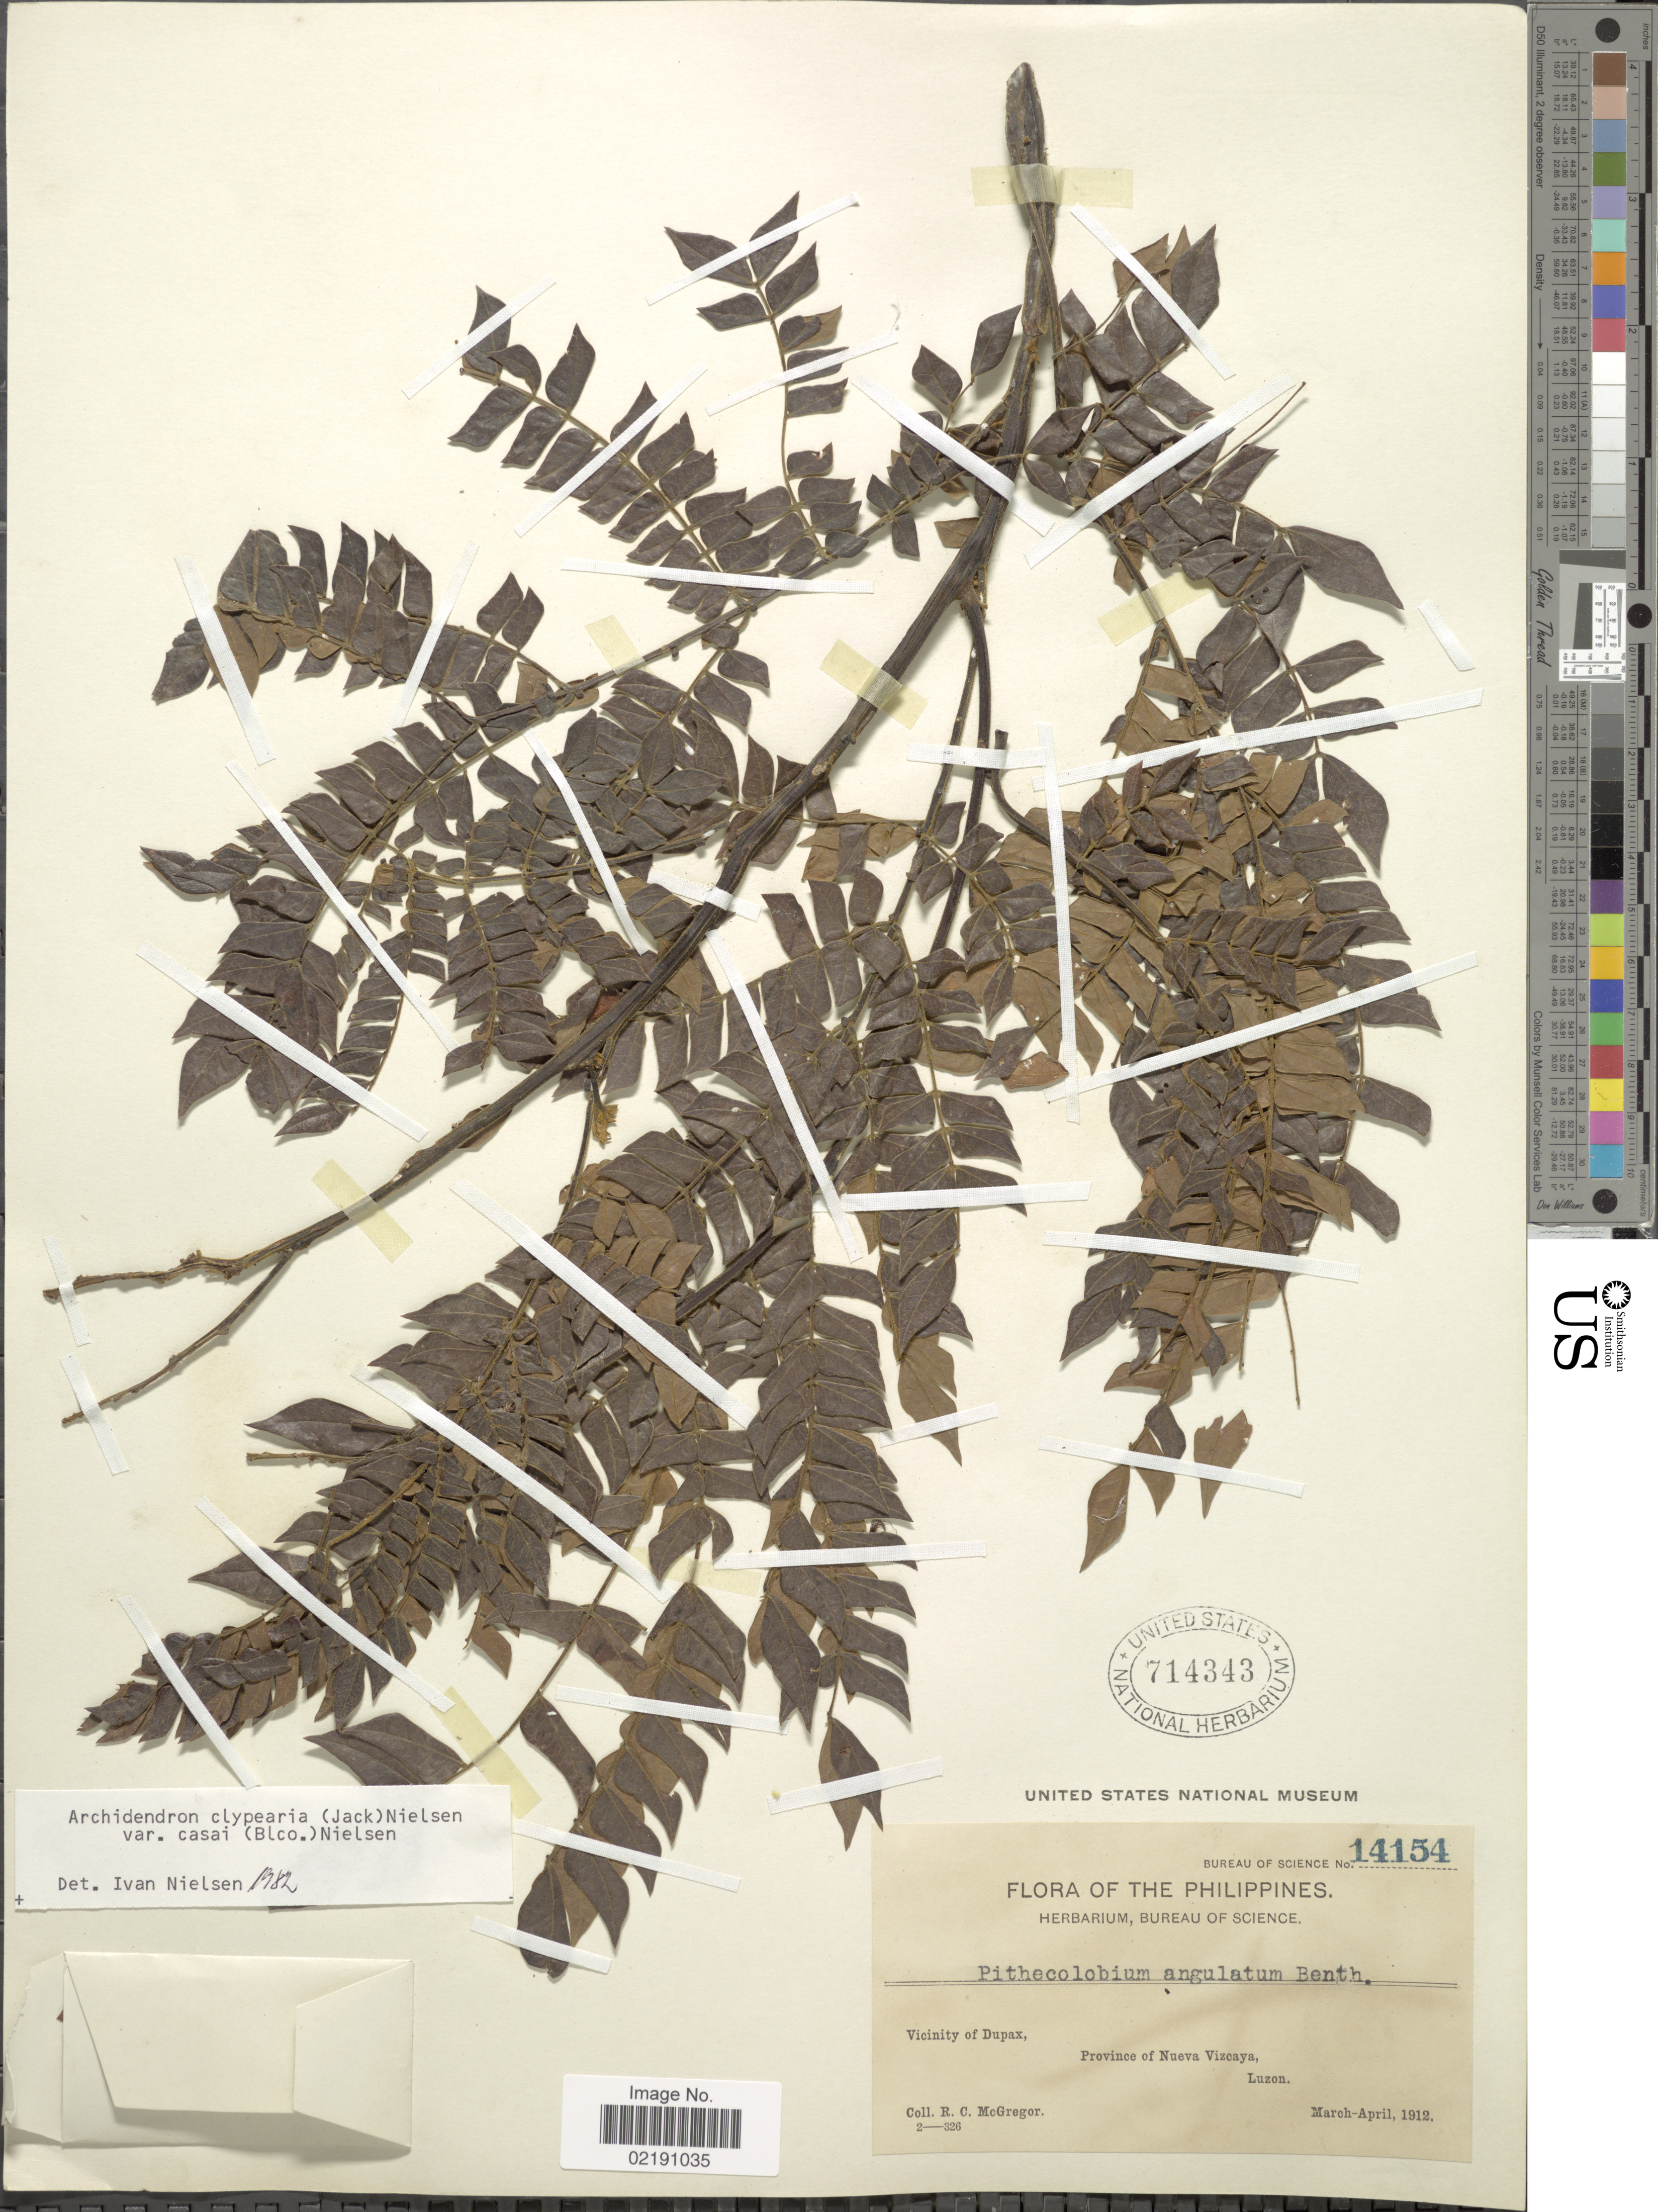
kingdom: Plantae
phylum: Tracheophyta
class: Magnoliopsida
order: Fabales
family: Fabaceae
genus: Archidendron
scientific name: Archidendron clypearia var. casai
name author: (Blanco) I.C. Nielsen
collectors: R. C. McGregor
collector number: Bureau of Science 14154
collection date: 1912-03/1912-04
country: Philippines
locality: Vicinity of Dupax, Province of Nueva Vizcaya, Luzon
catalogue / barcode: US 714343